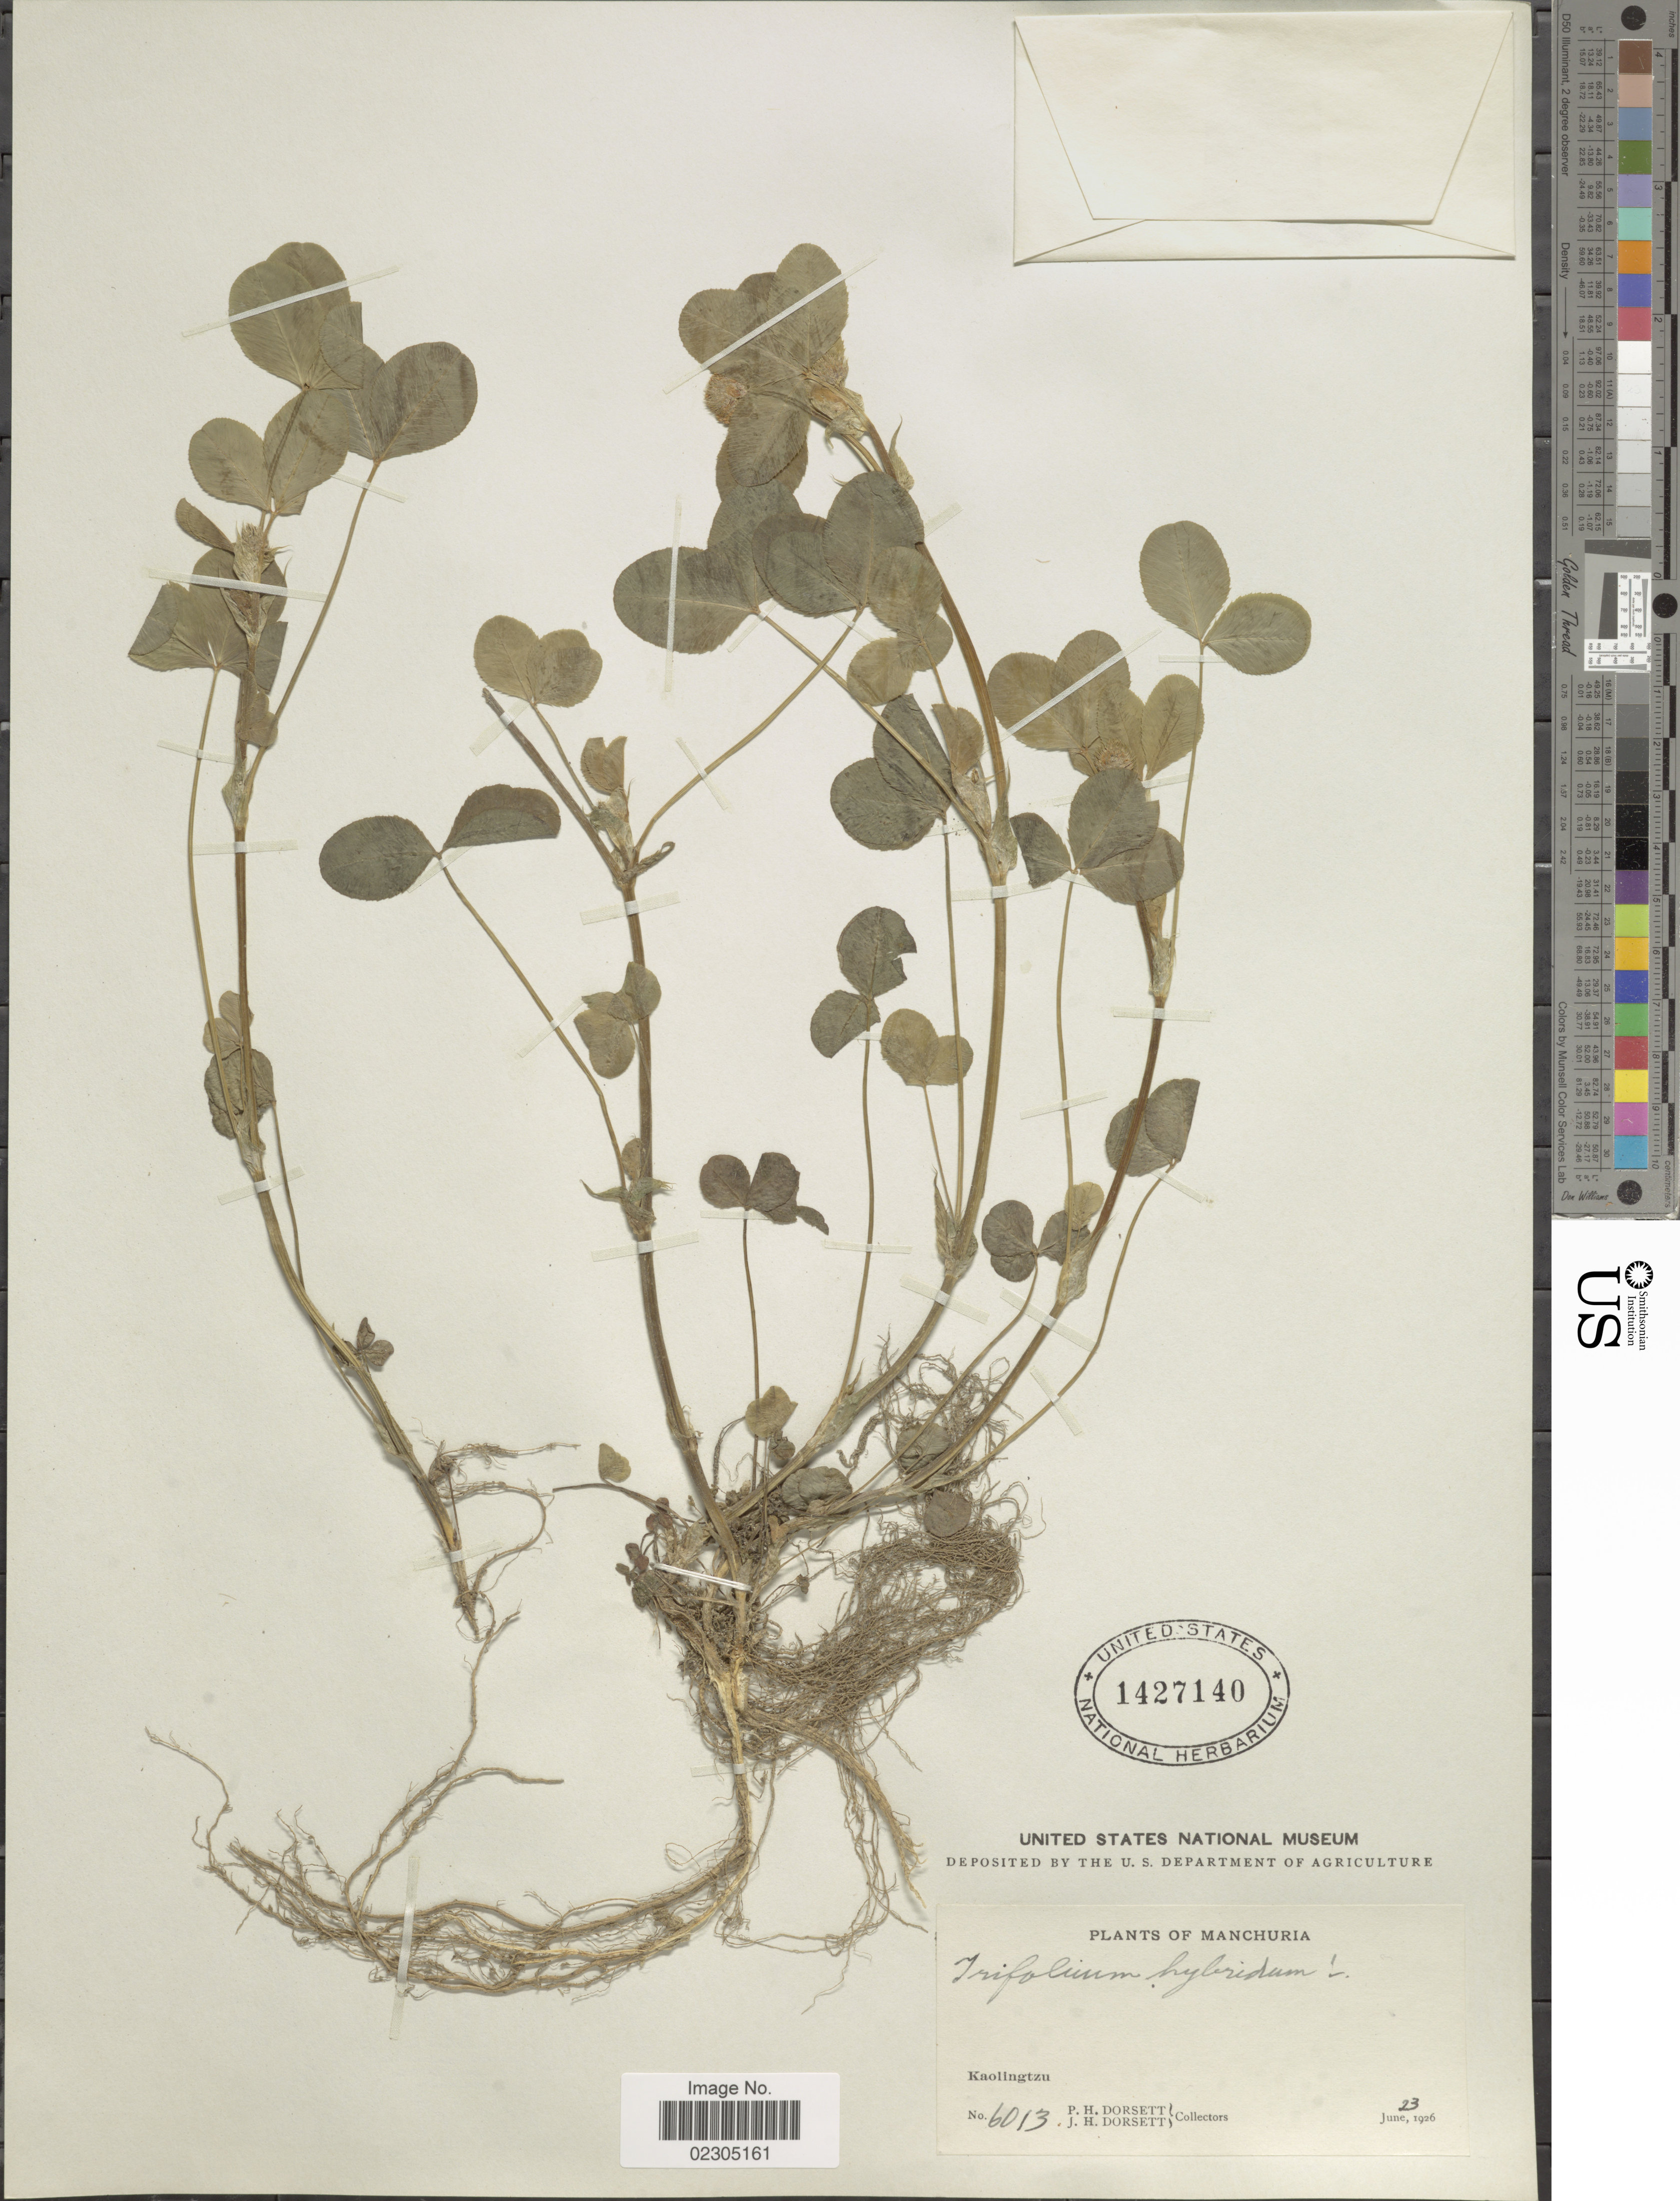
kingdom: Plantae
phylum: Tracheophyta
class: Magnoliopsida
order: Fabales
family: Fabaceae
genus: Trifolium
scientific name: Trifolium hybridum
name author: L.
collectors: P. H. Dorsett & J. Dorsett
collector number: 6013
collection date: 1926-06-23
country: China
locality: Manchuria. Kaolingtzu.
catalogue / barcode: US 1427140